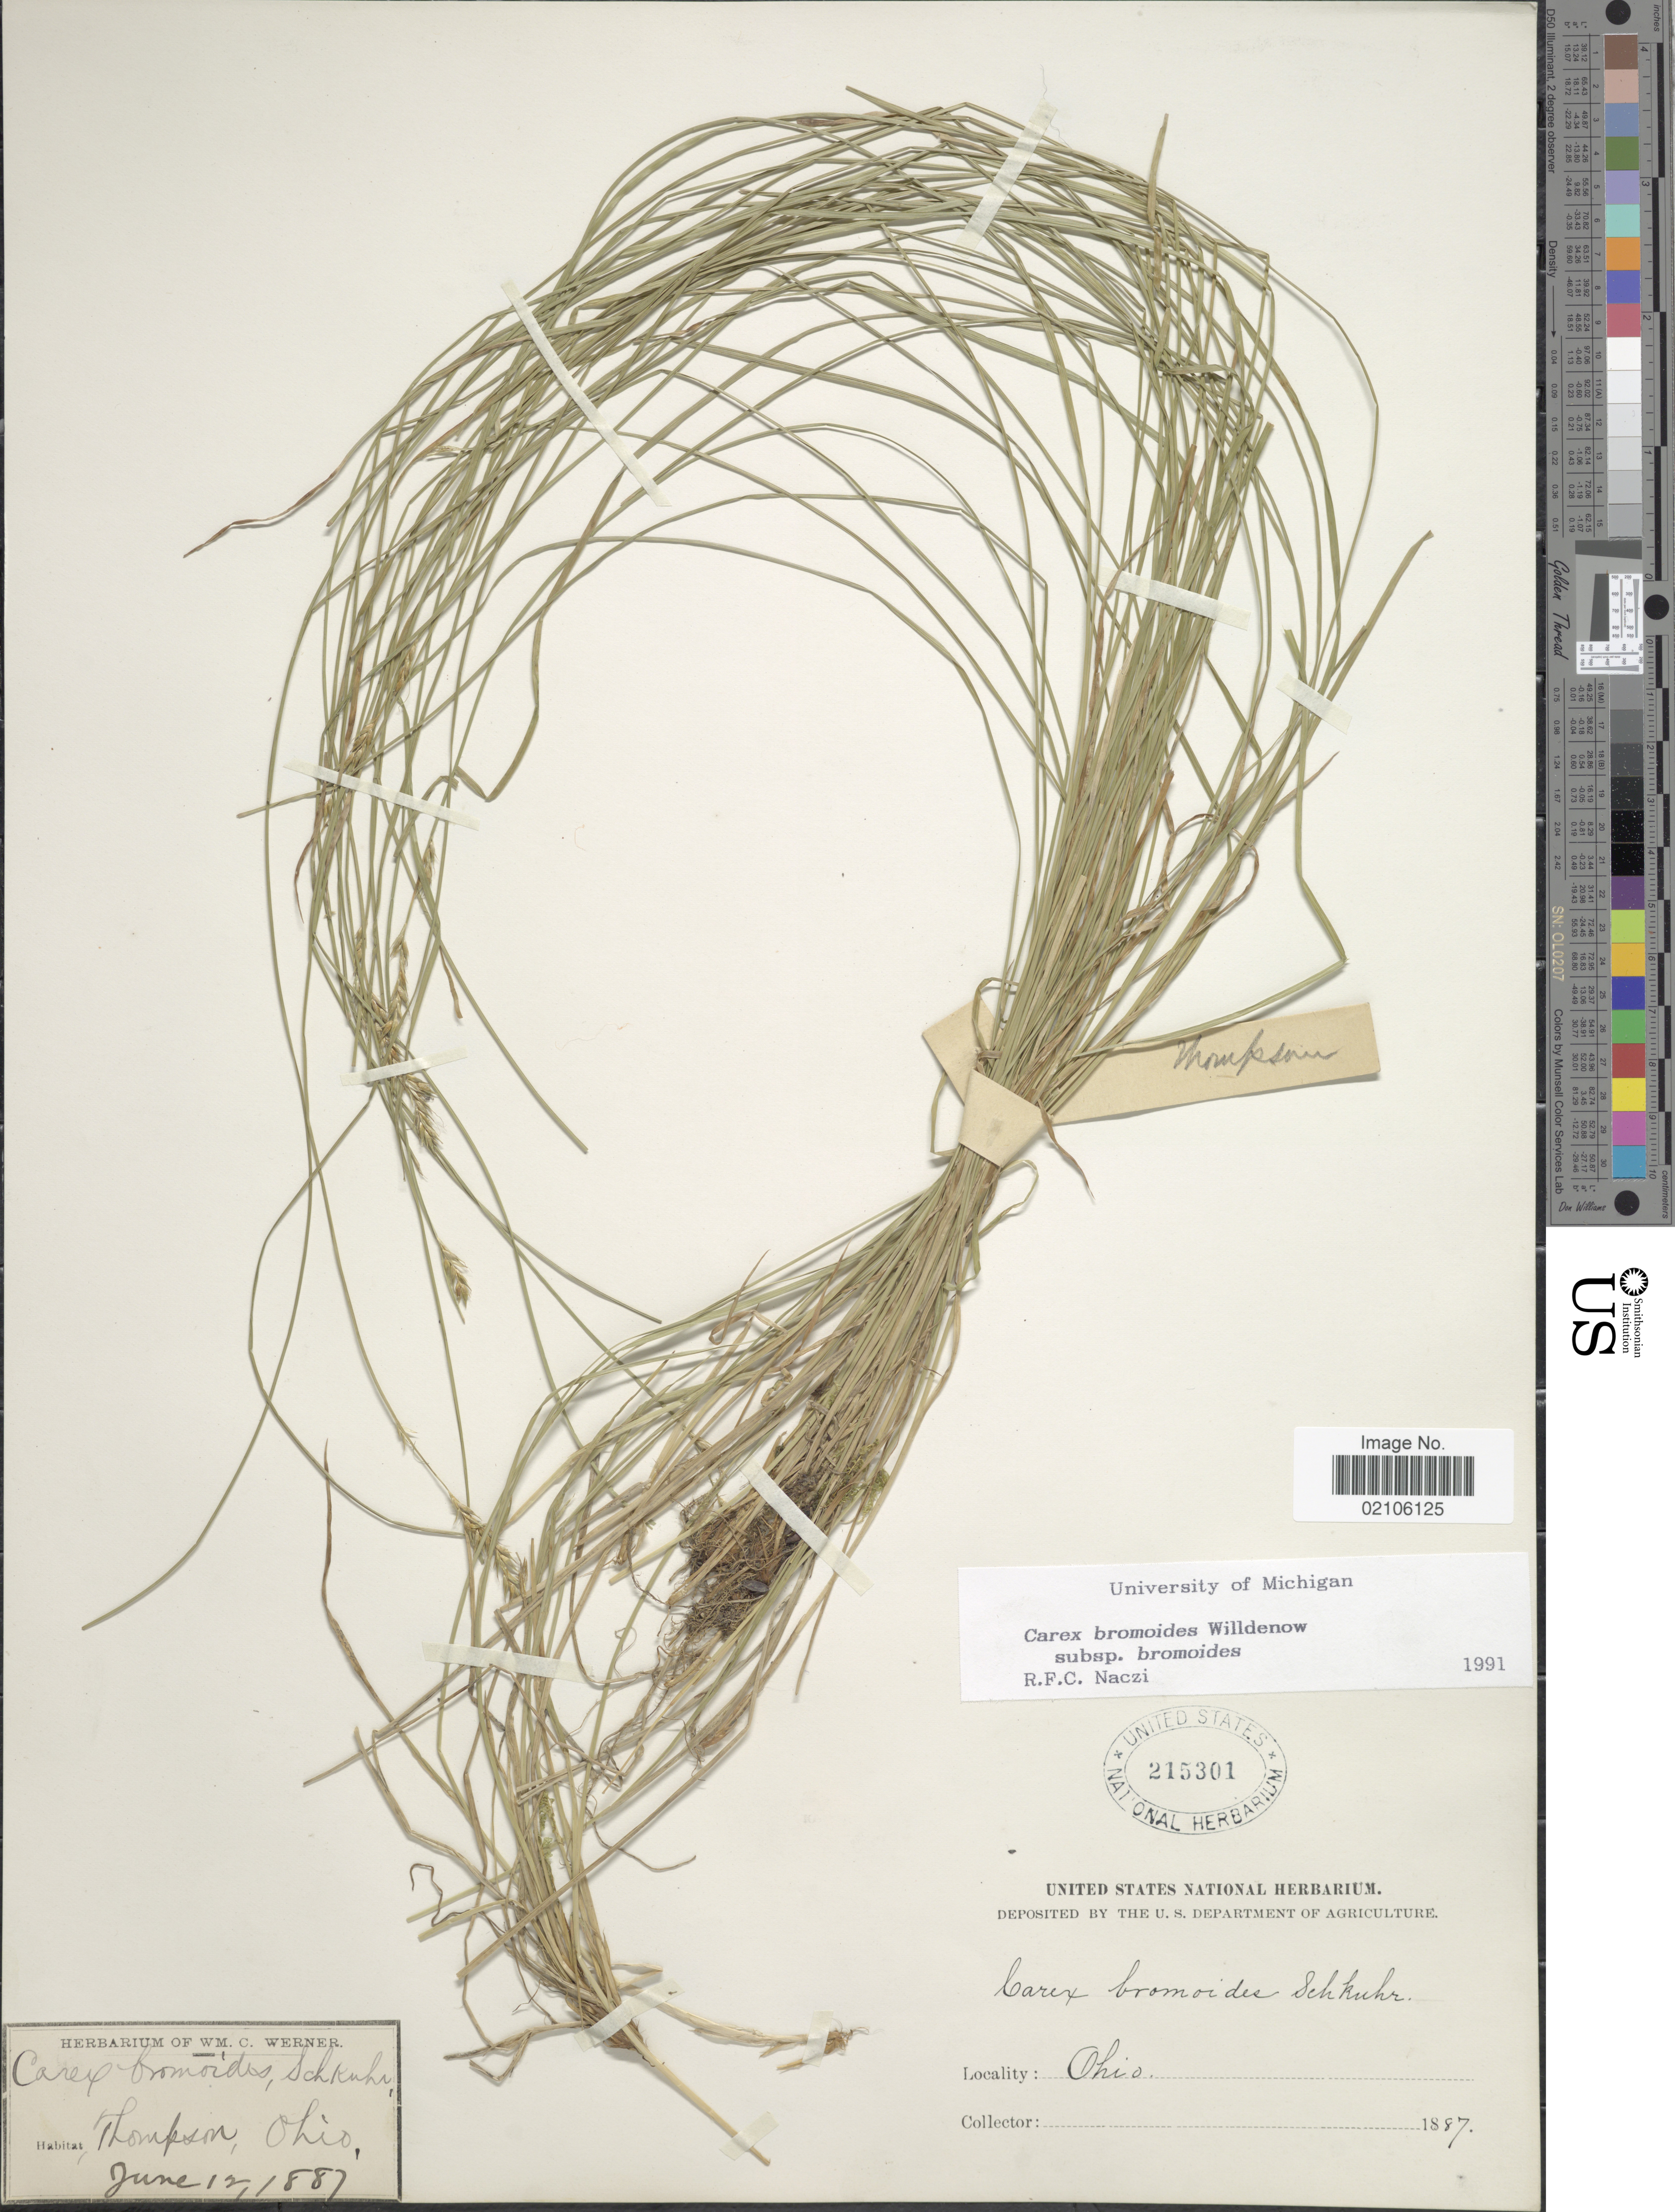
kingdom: Plantae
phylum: Tracheophyta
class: Liliopsida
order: Poales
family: Cyperaceae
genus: Carex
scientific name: Carex bromoides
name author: Willd.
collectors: ex herb. Wm. C. Werner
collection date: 1887-06-12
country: United States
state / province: Ohio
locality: Thompson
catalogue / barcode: US 215301